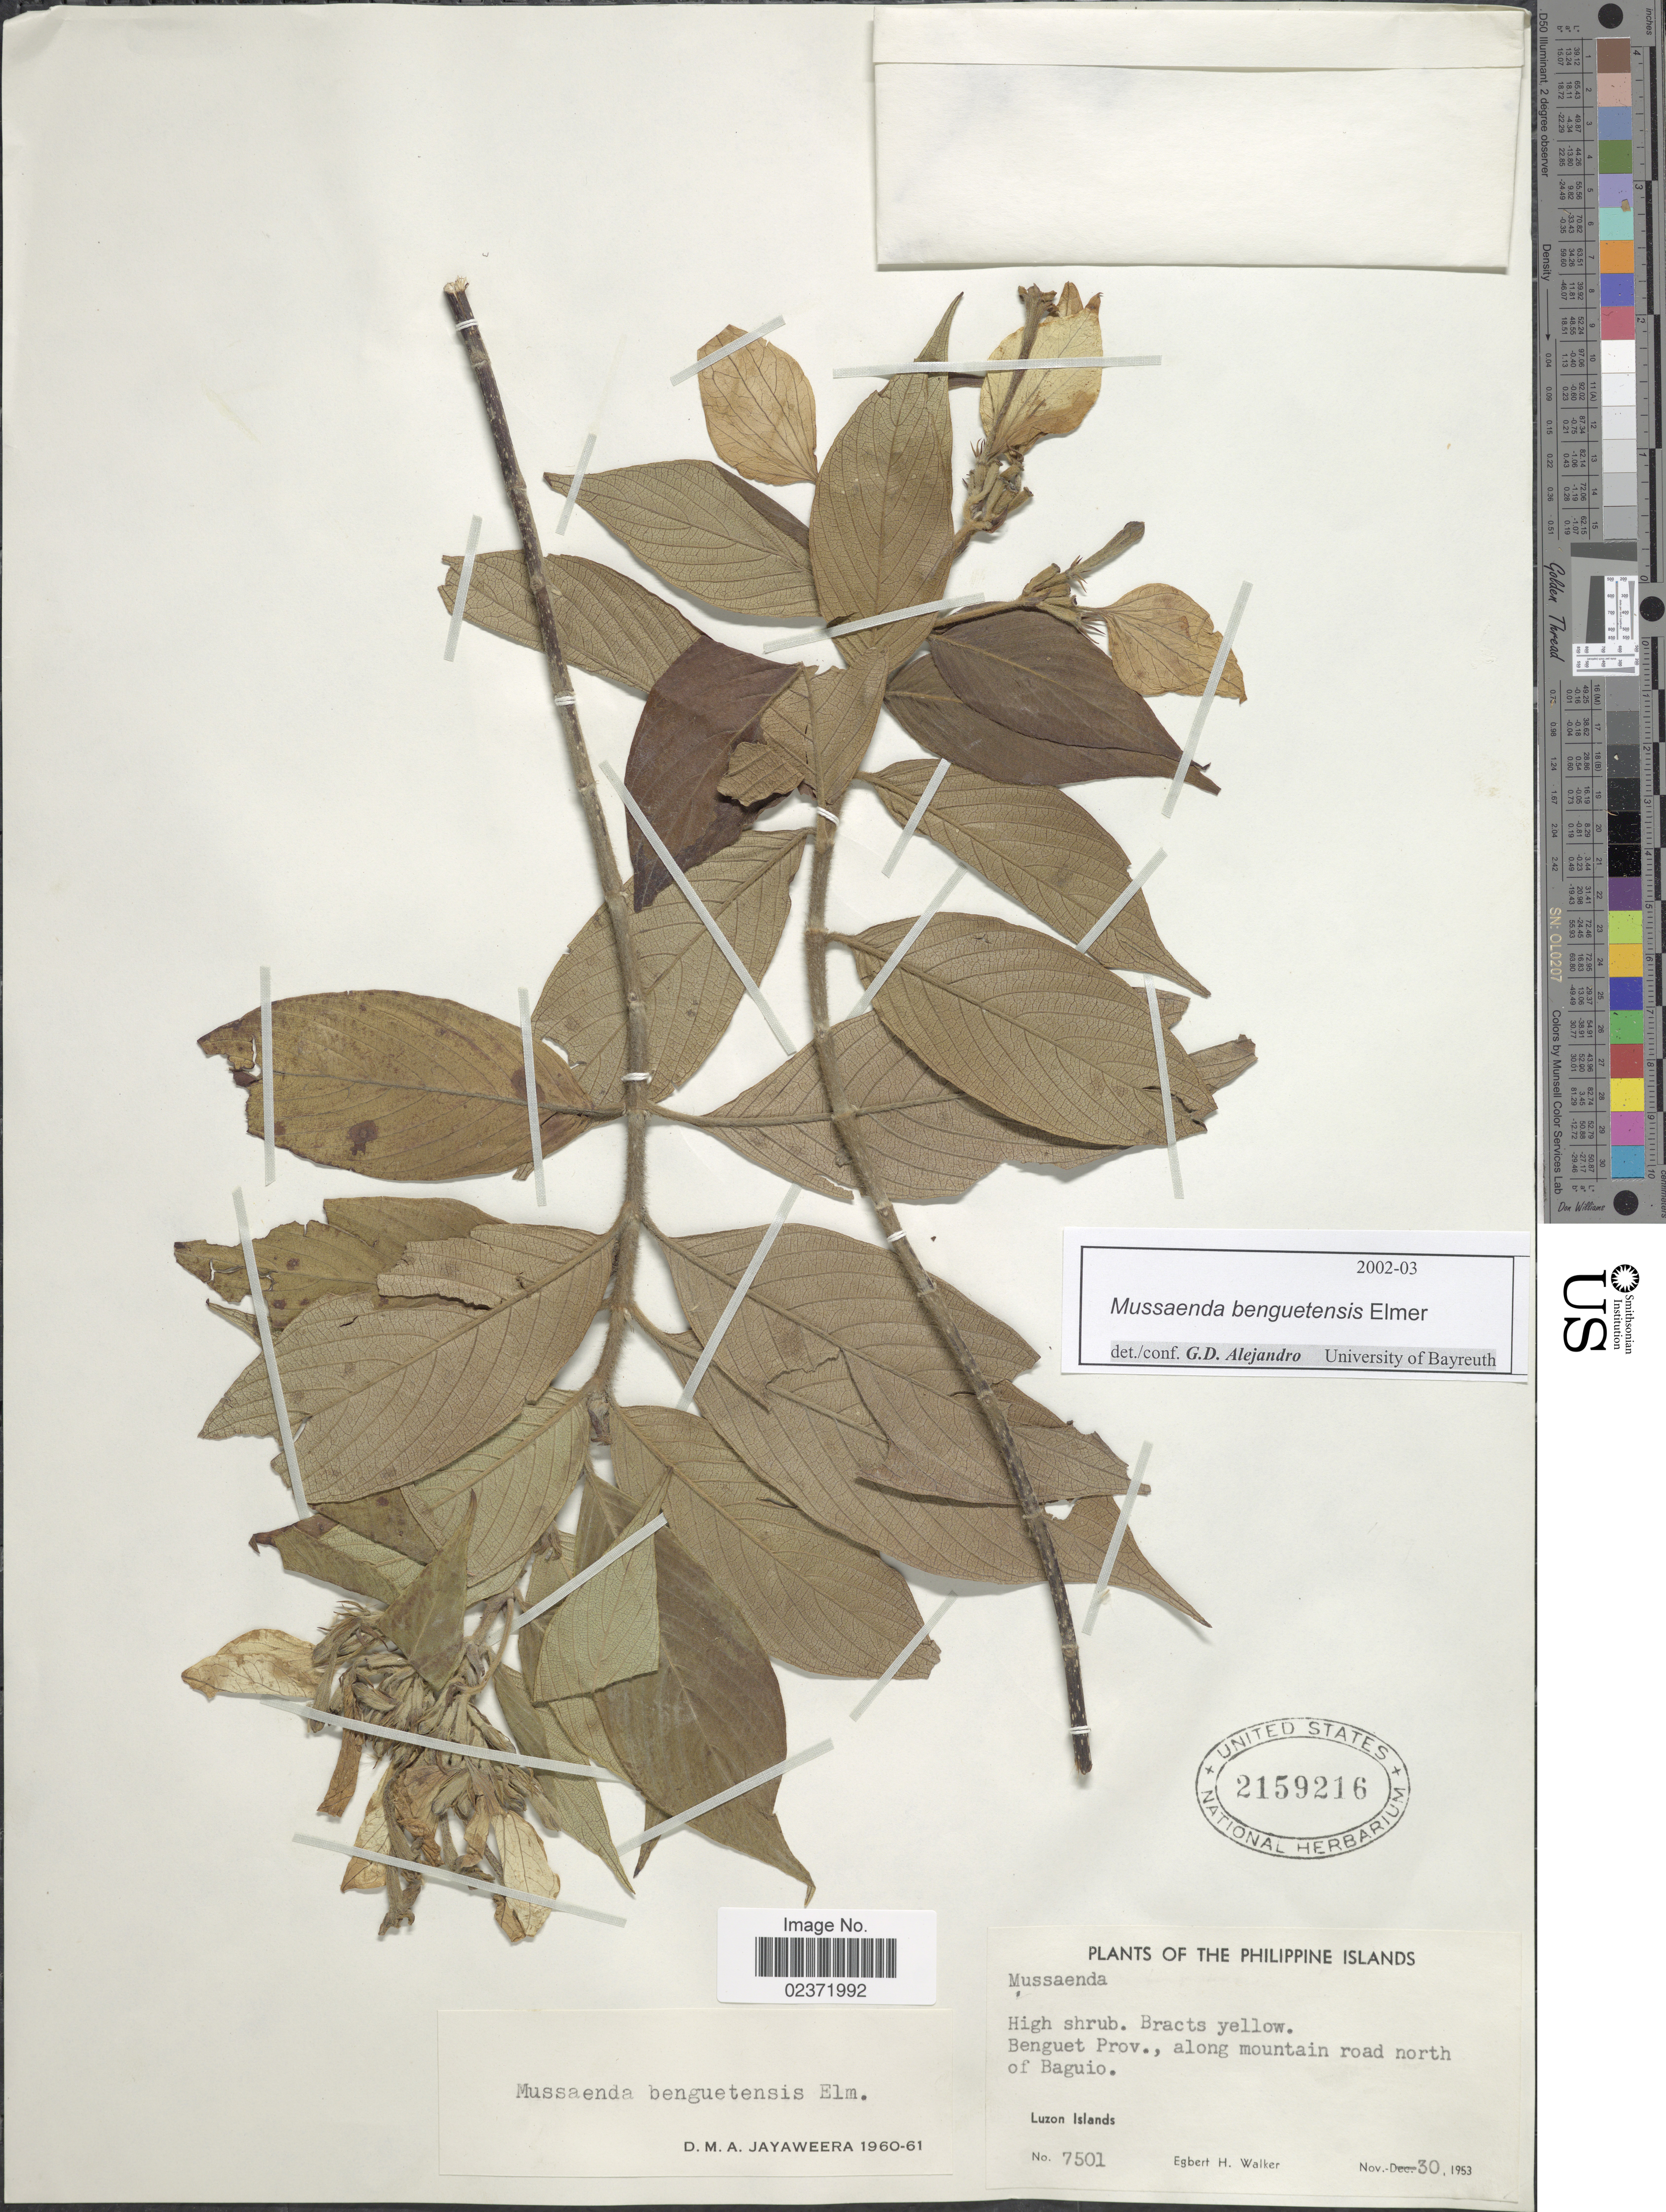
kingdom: Plantae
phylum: Tracheophyta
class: Magnoliopsida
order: Gentianales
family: Rubiaceae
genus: Mussaenda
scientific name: Mussaenda benguetensis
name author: Elmer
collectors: E. H. Walker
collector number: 7501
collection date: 1953-11-30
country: Philippines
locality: Benguet Prov., along mountain road north of Baguio, Luzon Islands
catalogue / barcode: US 2159216